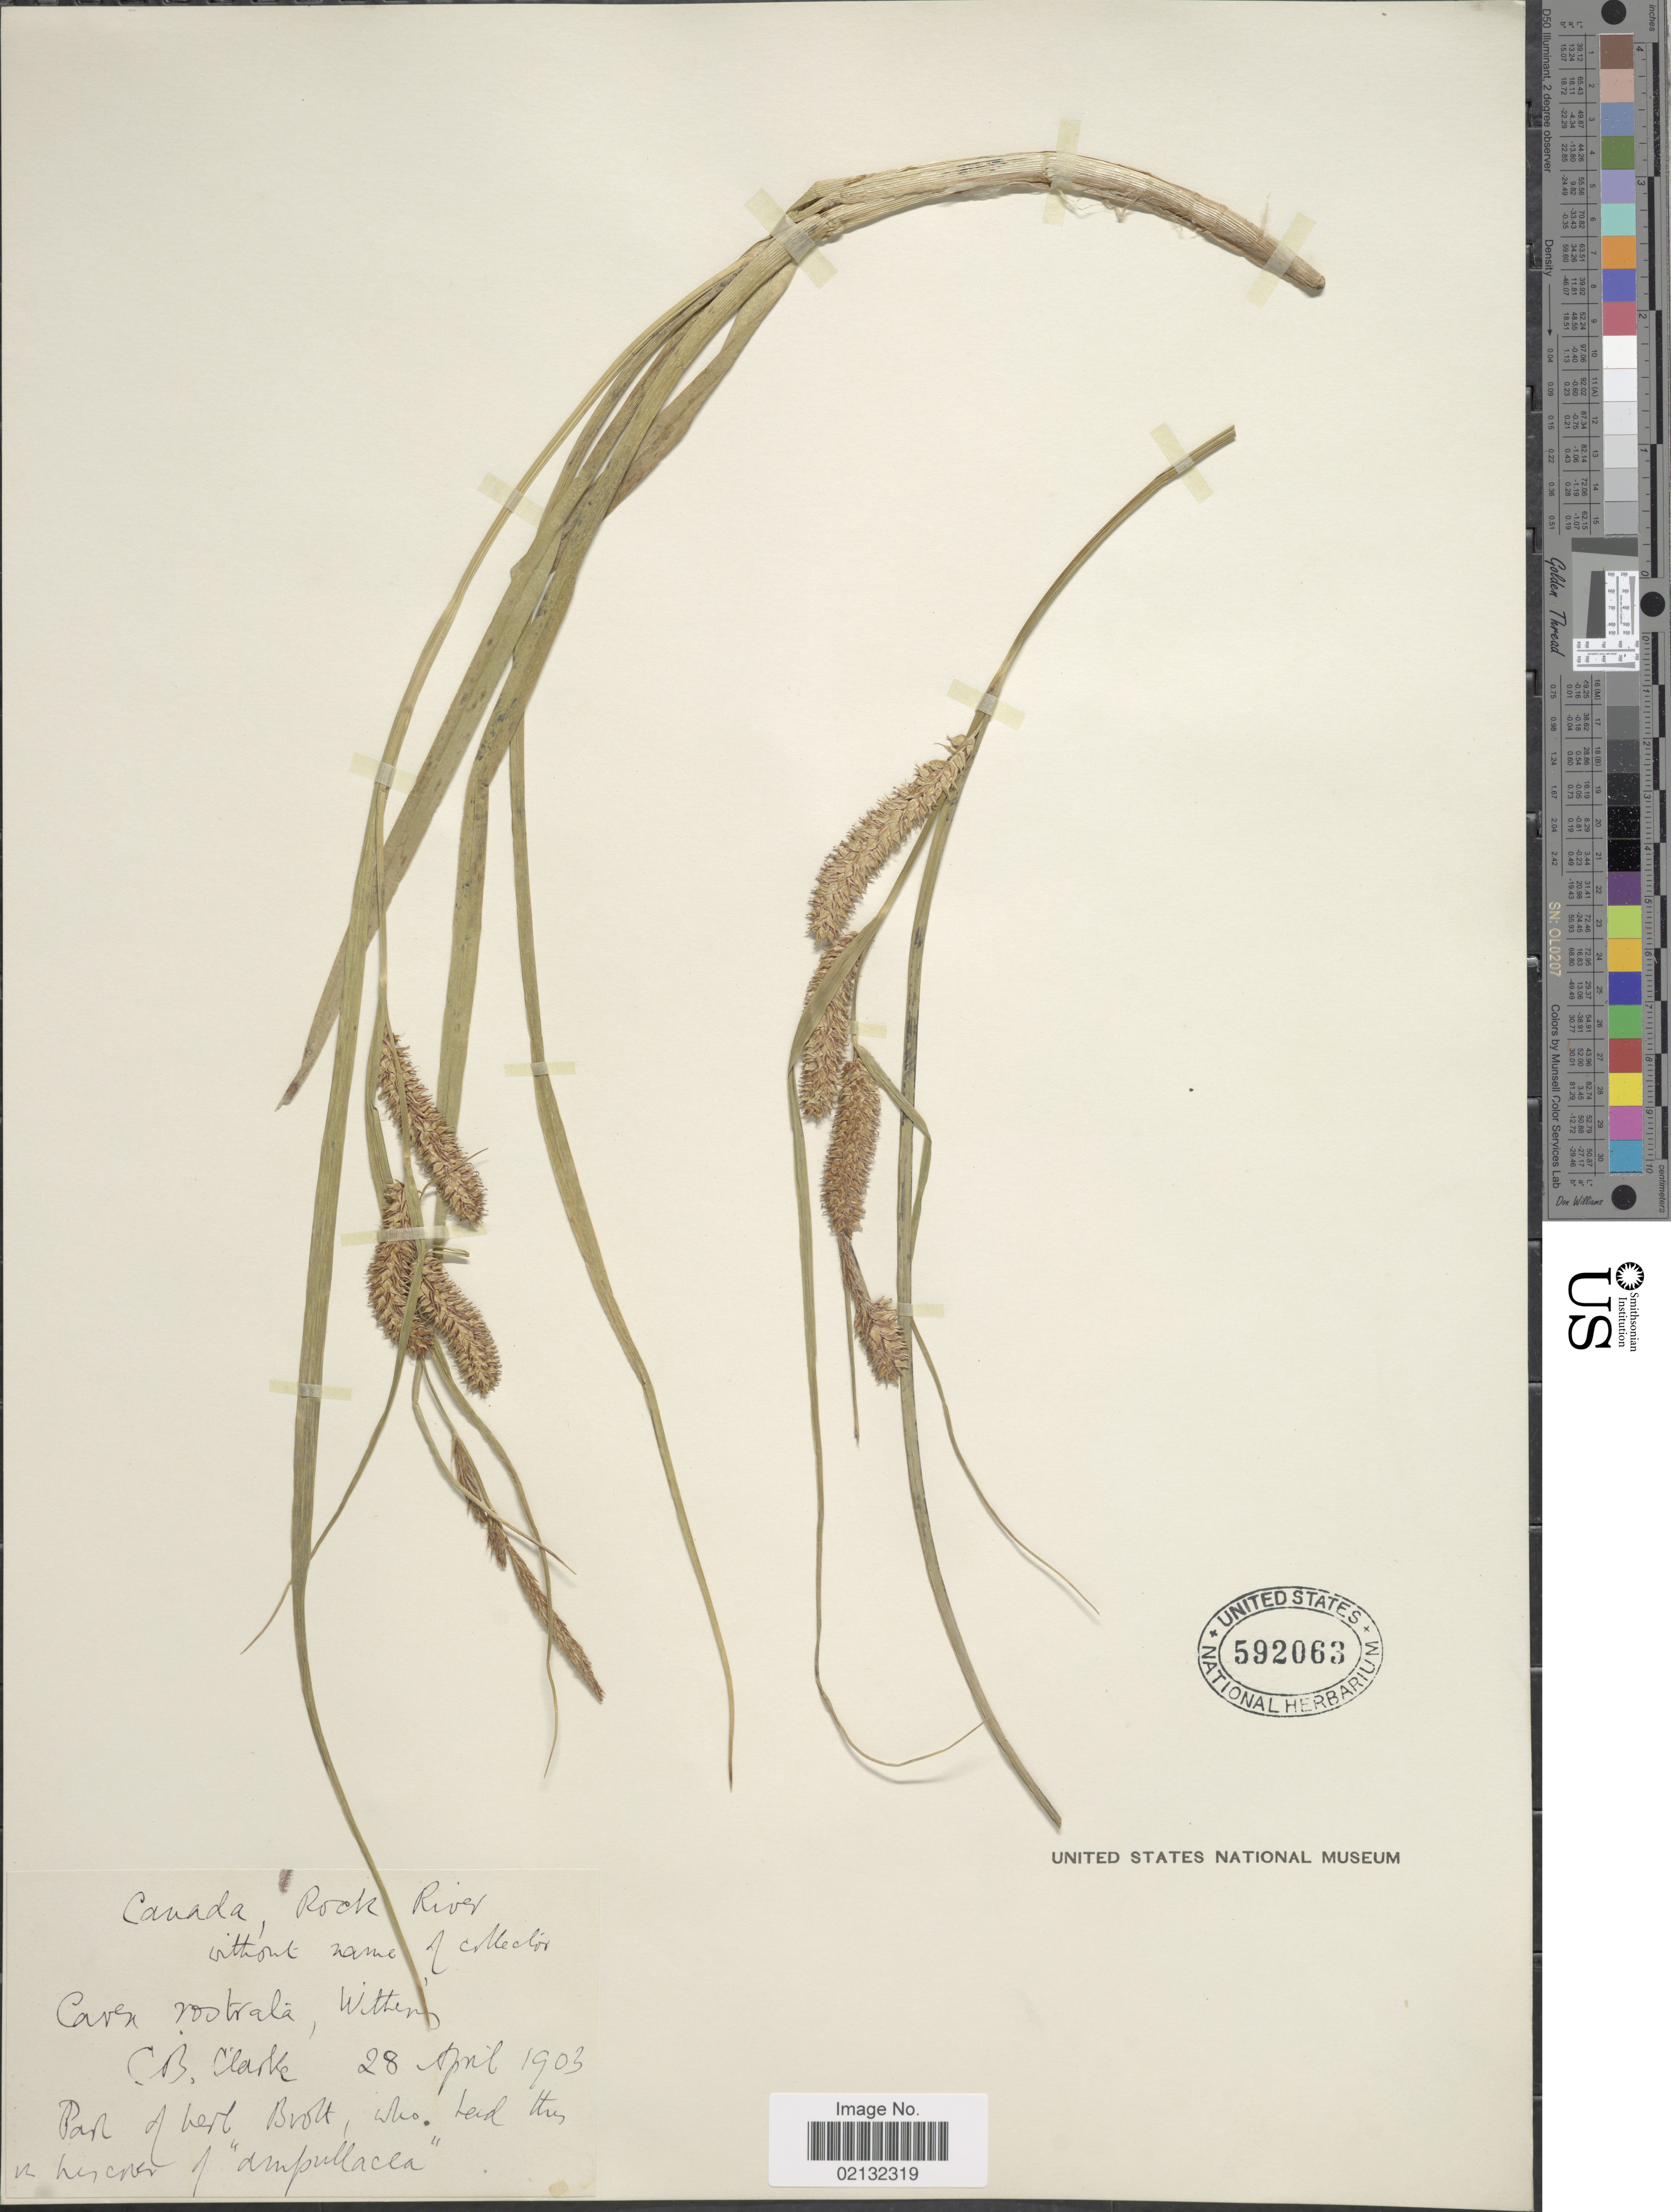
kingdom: Plantae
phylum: Tracheophyta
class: Liliopsida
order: Poales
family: Cyperaceae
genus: Carex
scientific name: Carex rostrata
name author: Stokes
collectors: C. B. Clarke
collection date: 1903-04-28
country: Canada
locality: Rock River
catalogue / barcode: US 592063